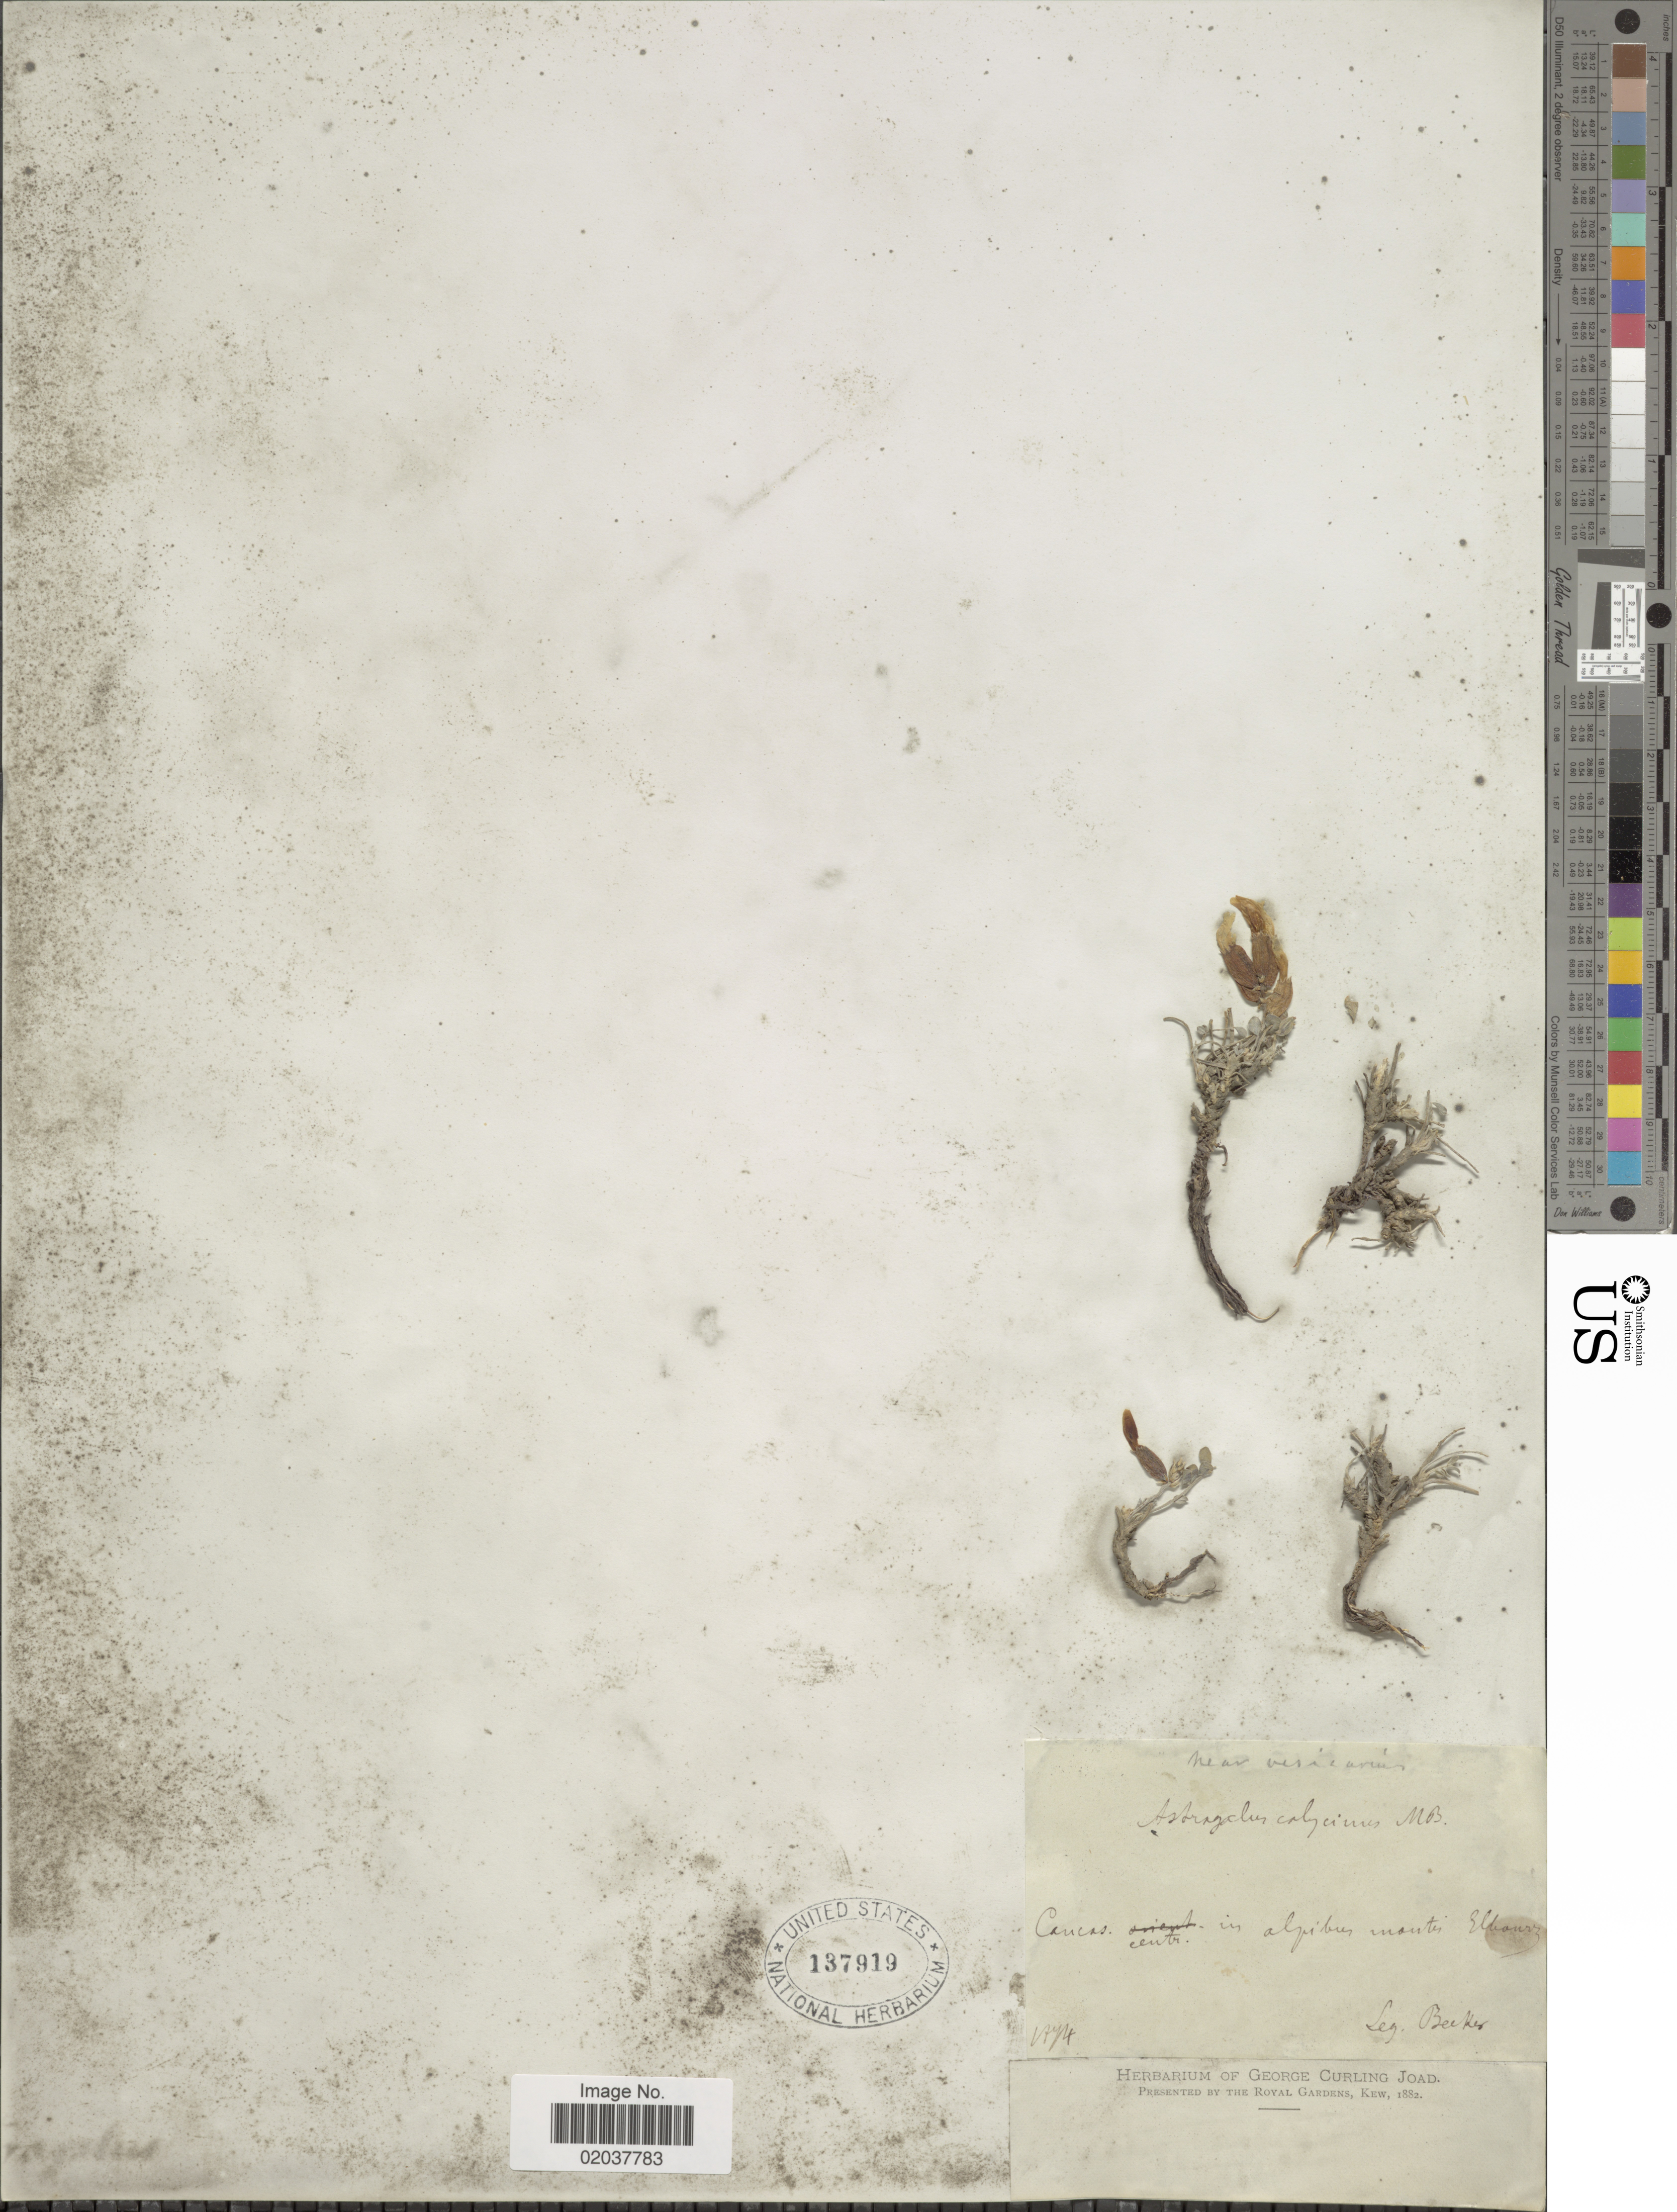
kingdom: Plantae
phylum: Tracheophyta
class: Magnoliopsida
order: Fabales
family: Fabaceae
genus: Astragalus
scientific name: Astragalus calycinus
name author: M. Bieb.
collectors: -. Becker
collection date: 1774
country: Iran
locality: Caucas centr., montes Elhourz [interpreted]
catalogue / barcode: US 137919